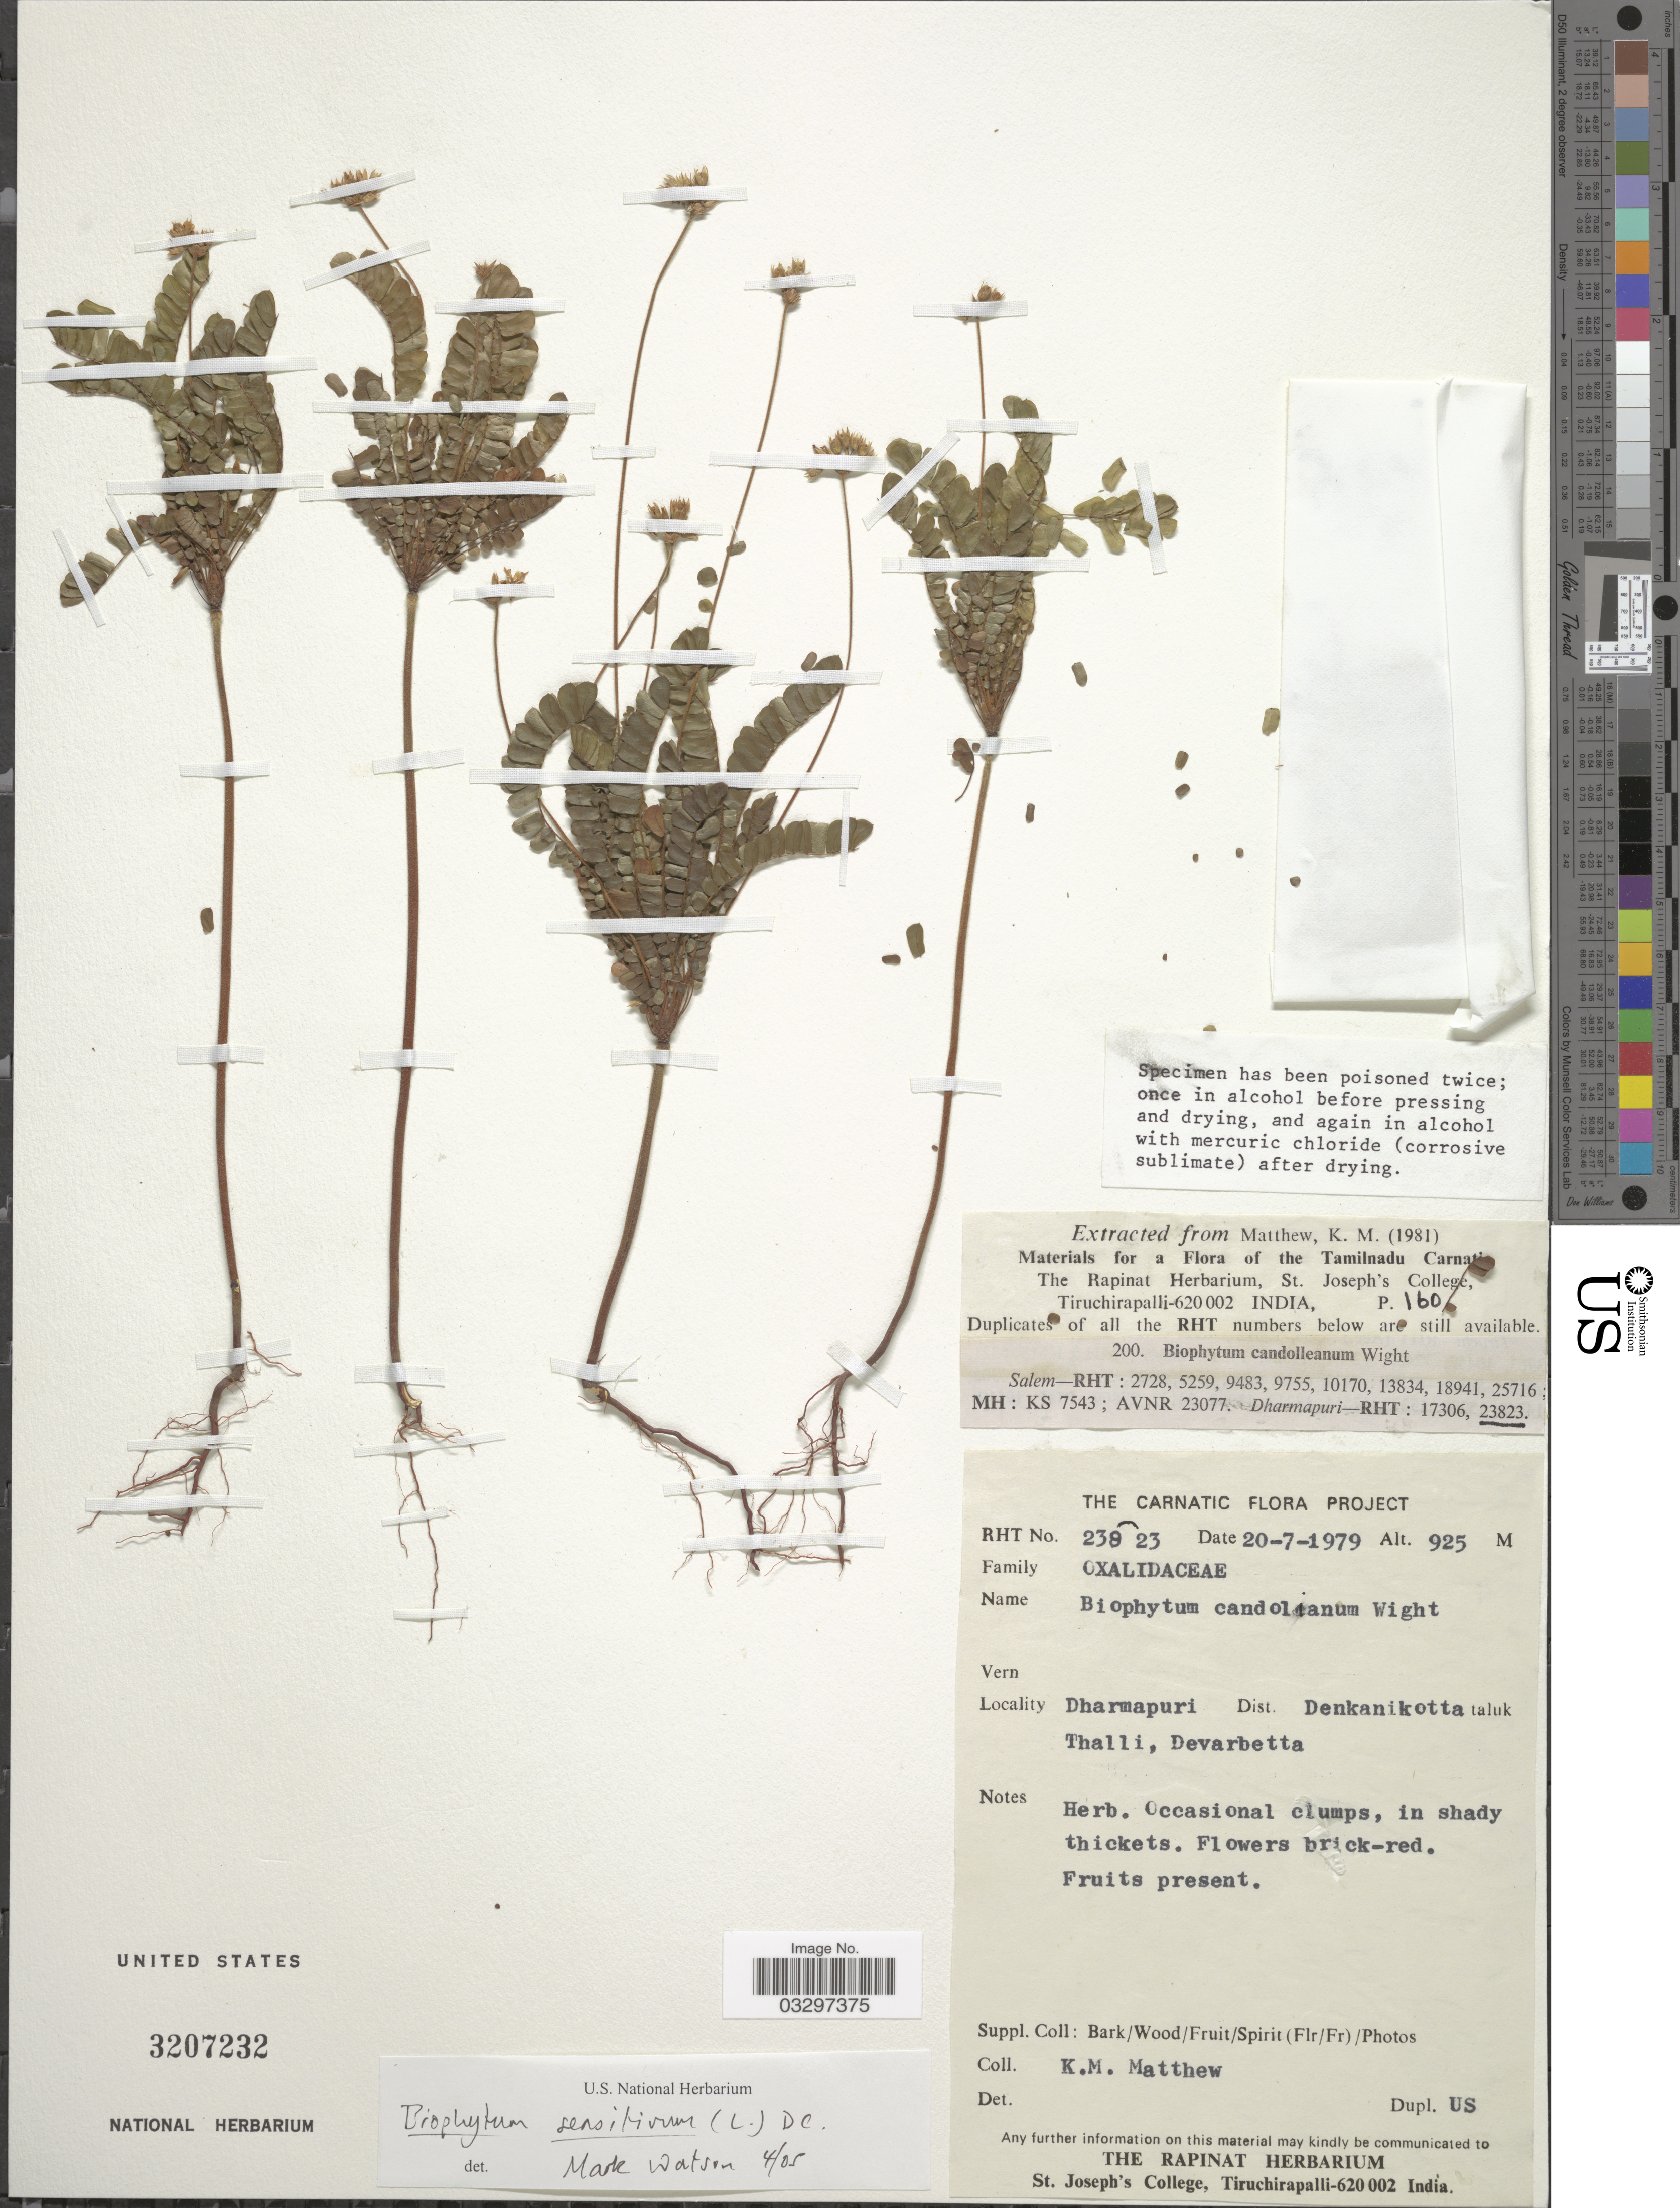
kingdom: Plantae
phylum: Tracheophyta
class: Magnoliopsida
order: Oxalidales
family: Oxalidaceae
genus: Biophytum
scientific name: Biophytum sensitivum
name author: (L.) DC.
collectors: K. M. Matthew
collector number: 23823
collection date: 1979-07-20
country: India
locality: Dharmapuri Dist. Denkanikotta taluk Thalli, Devarbetta.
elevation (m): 925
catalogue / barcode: US 3207232